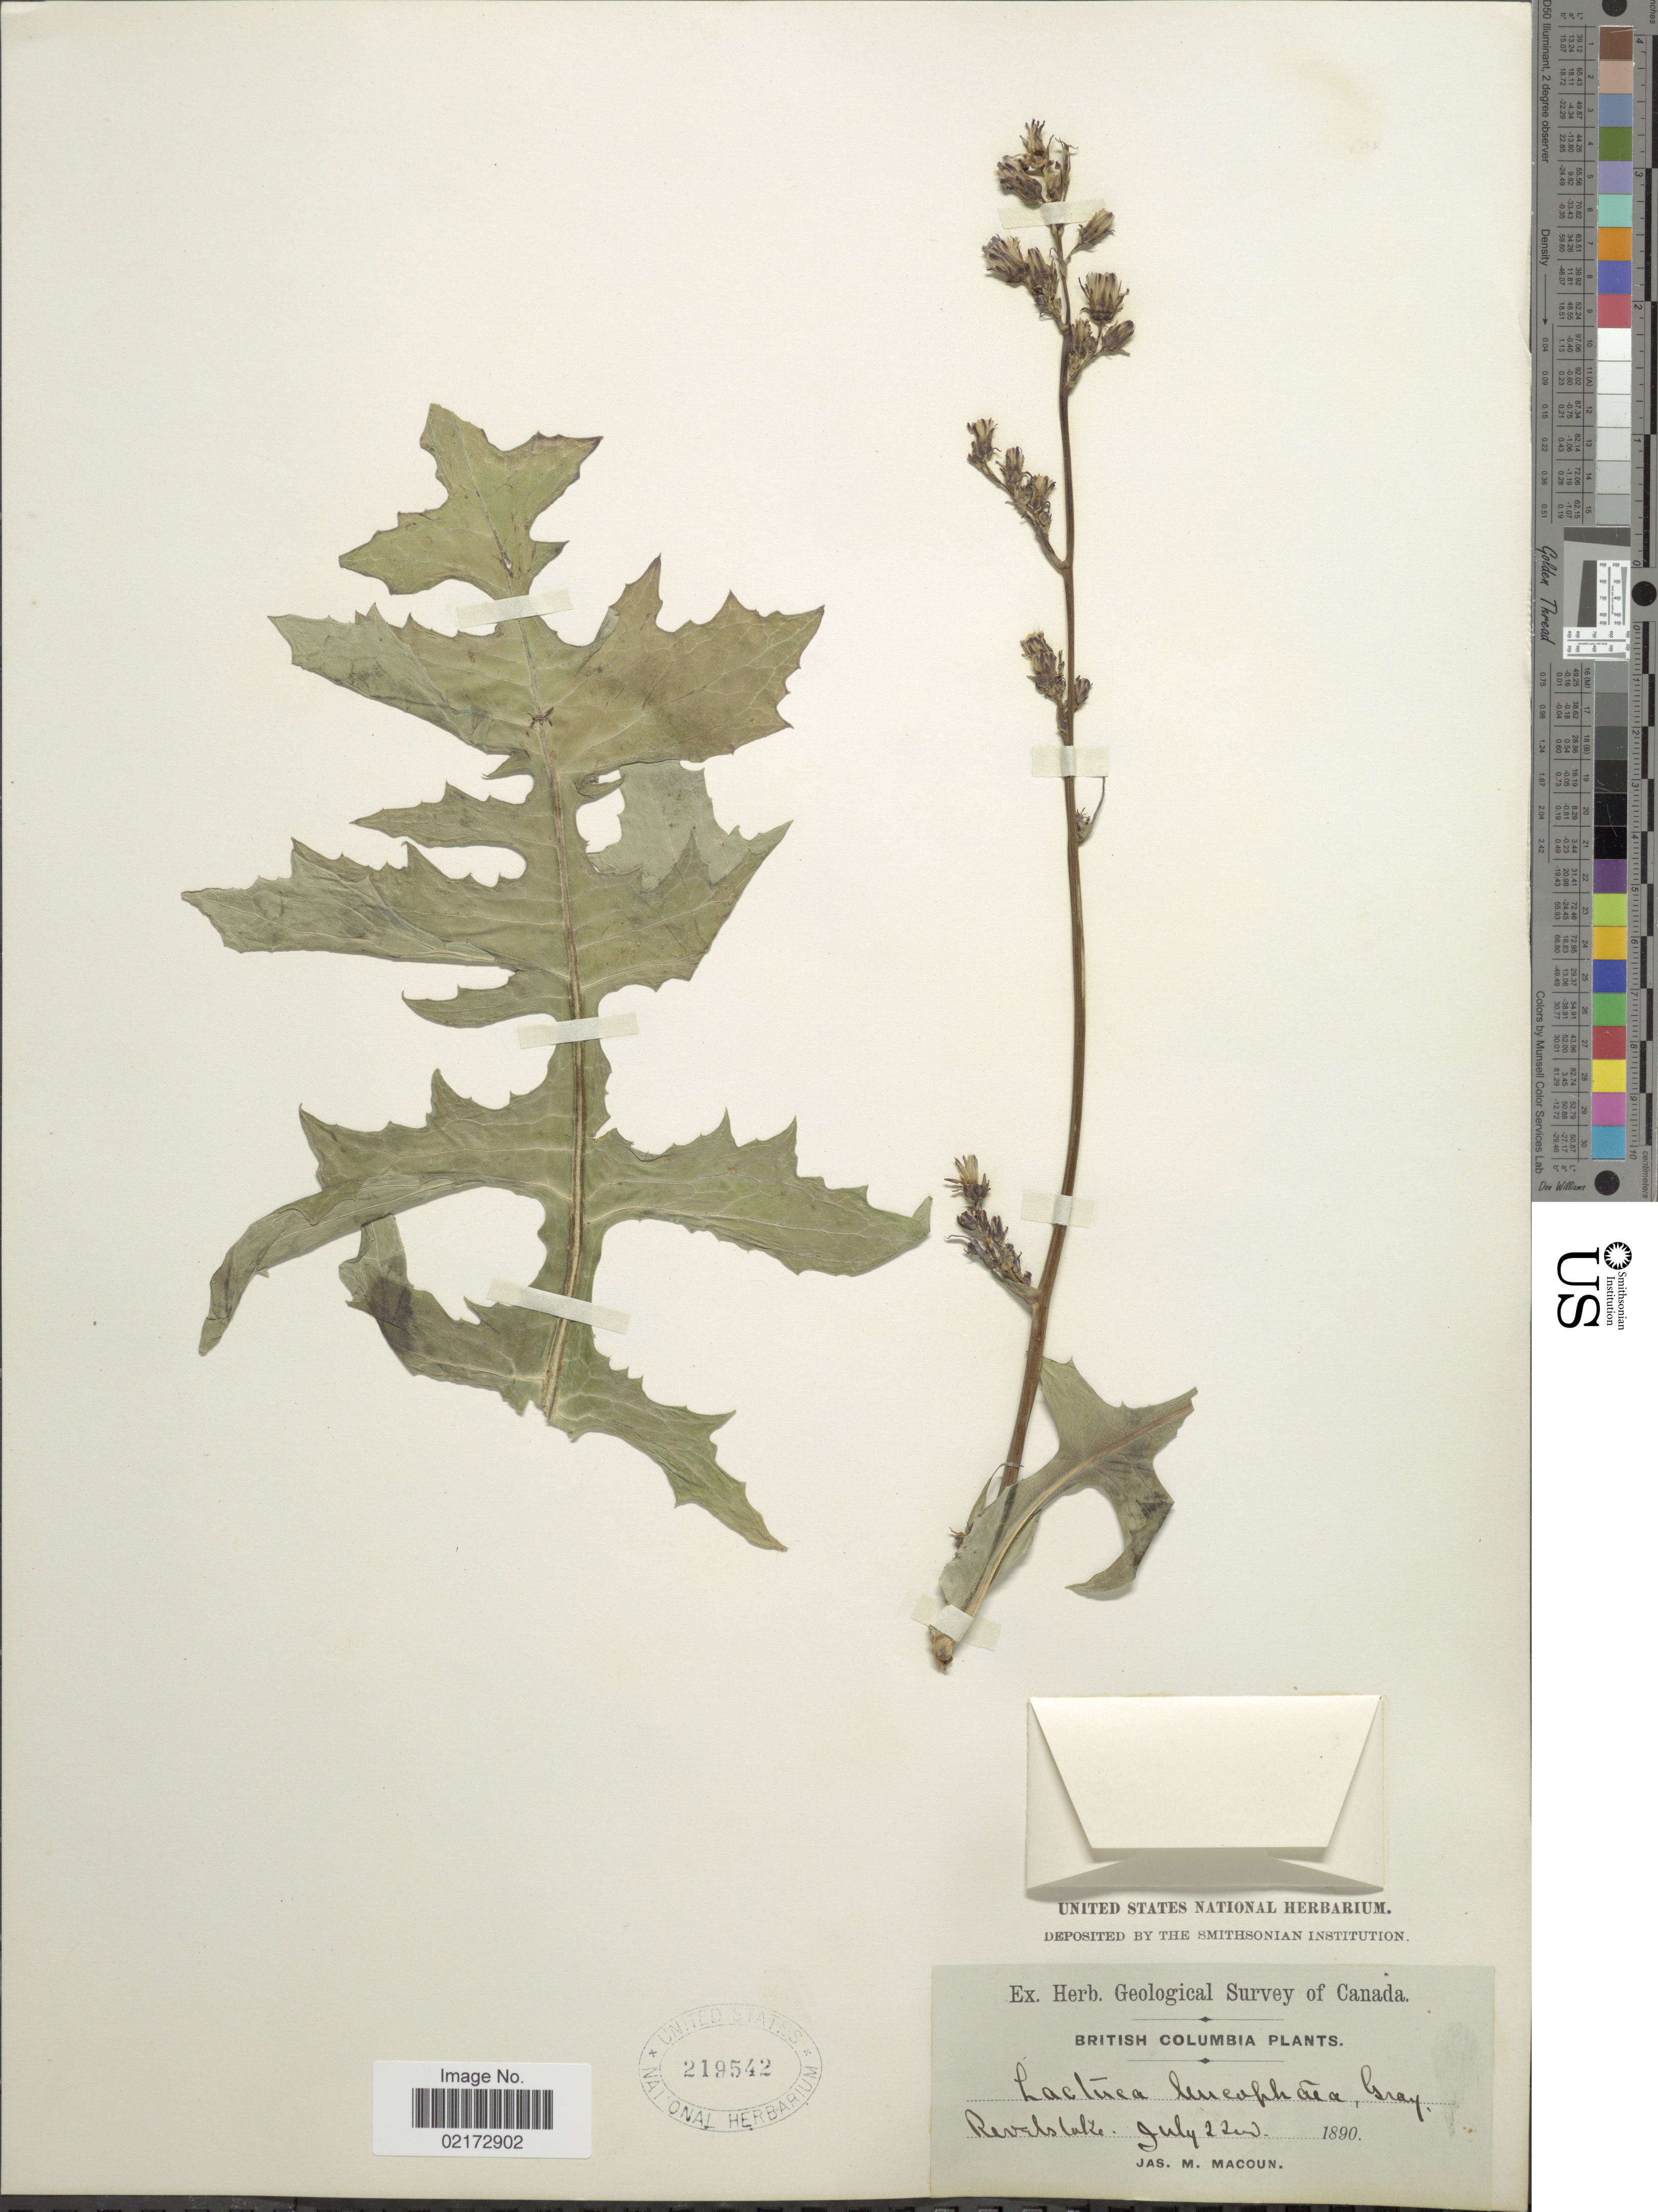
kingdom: Plantae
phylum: Tracheophyta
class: Magnoliopsida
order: Asterales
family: Asteraceae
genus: Lactuca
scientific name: Lactuca biennis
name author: (Moench) Fernald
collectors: J. M. Macoun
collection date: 1890-07-22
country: Canada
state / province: British Columbia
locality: Revelstoke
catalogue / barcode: US 219542